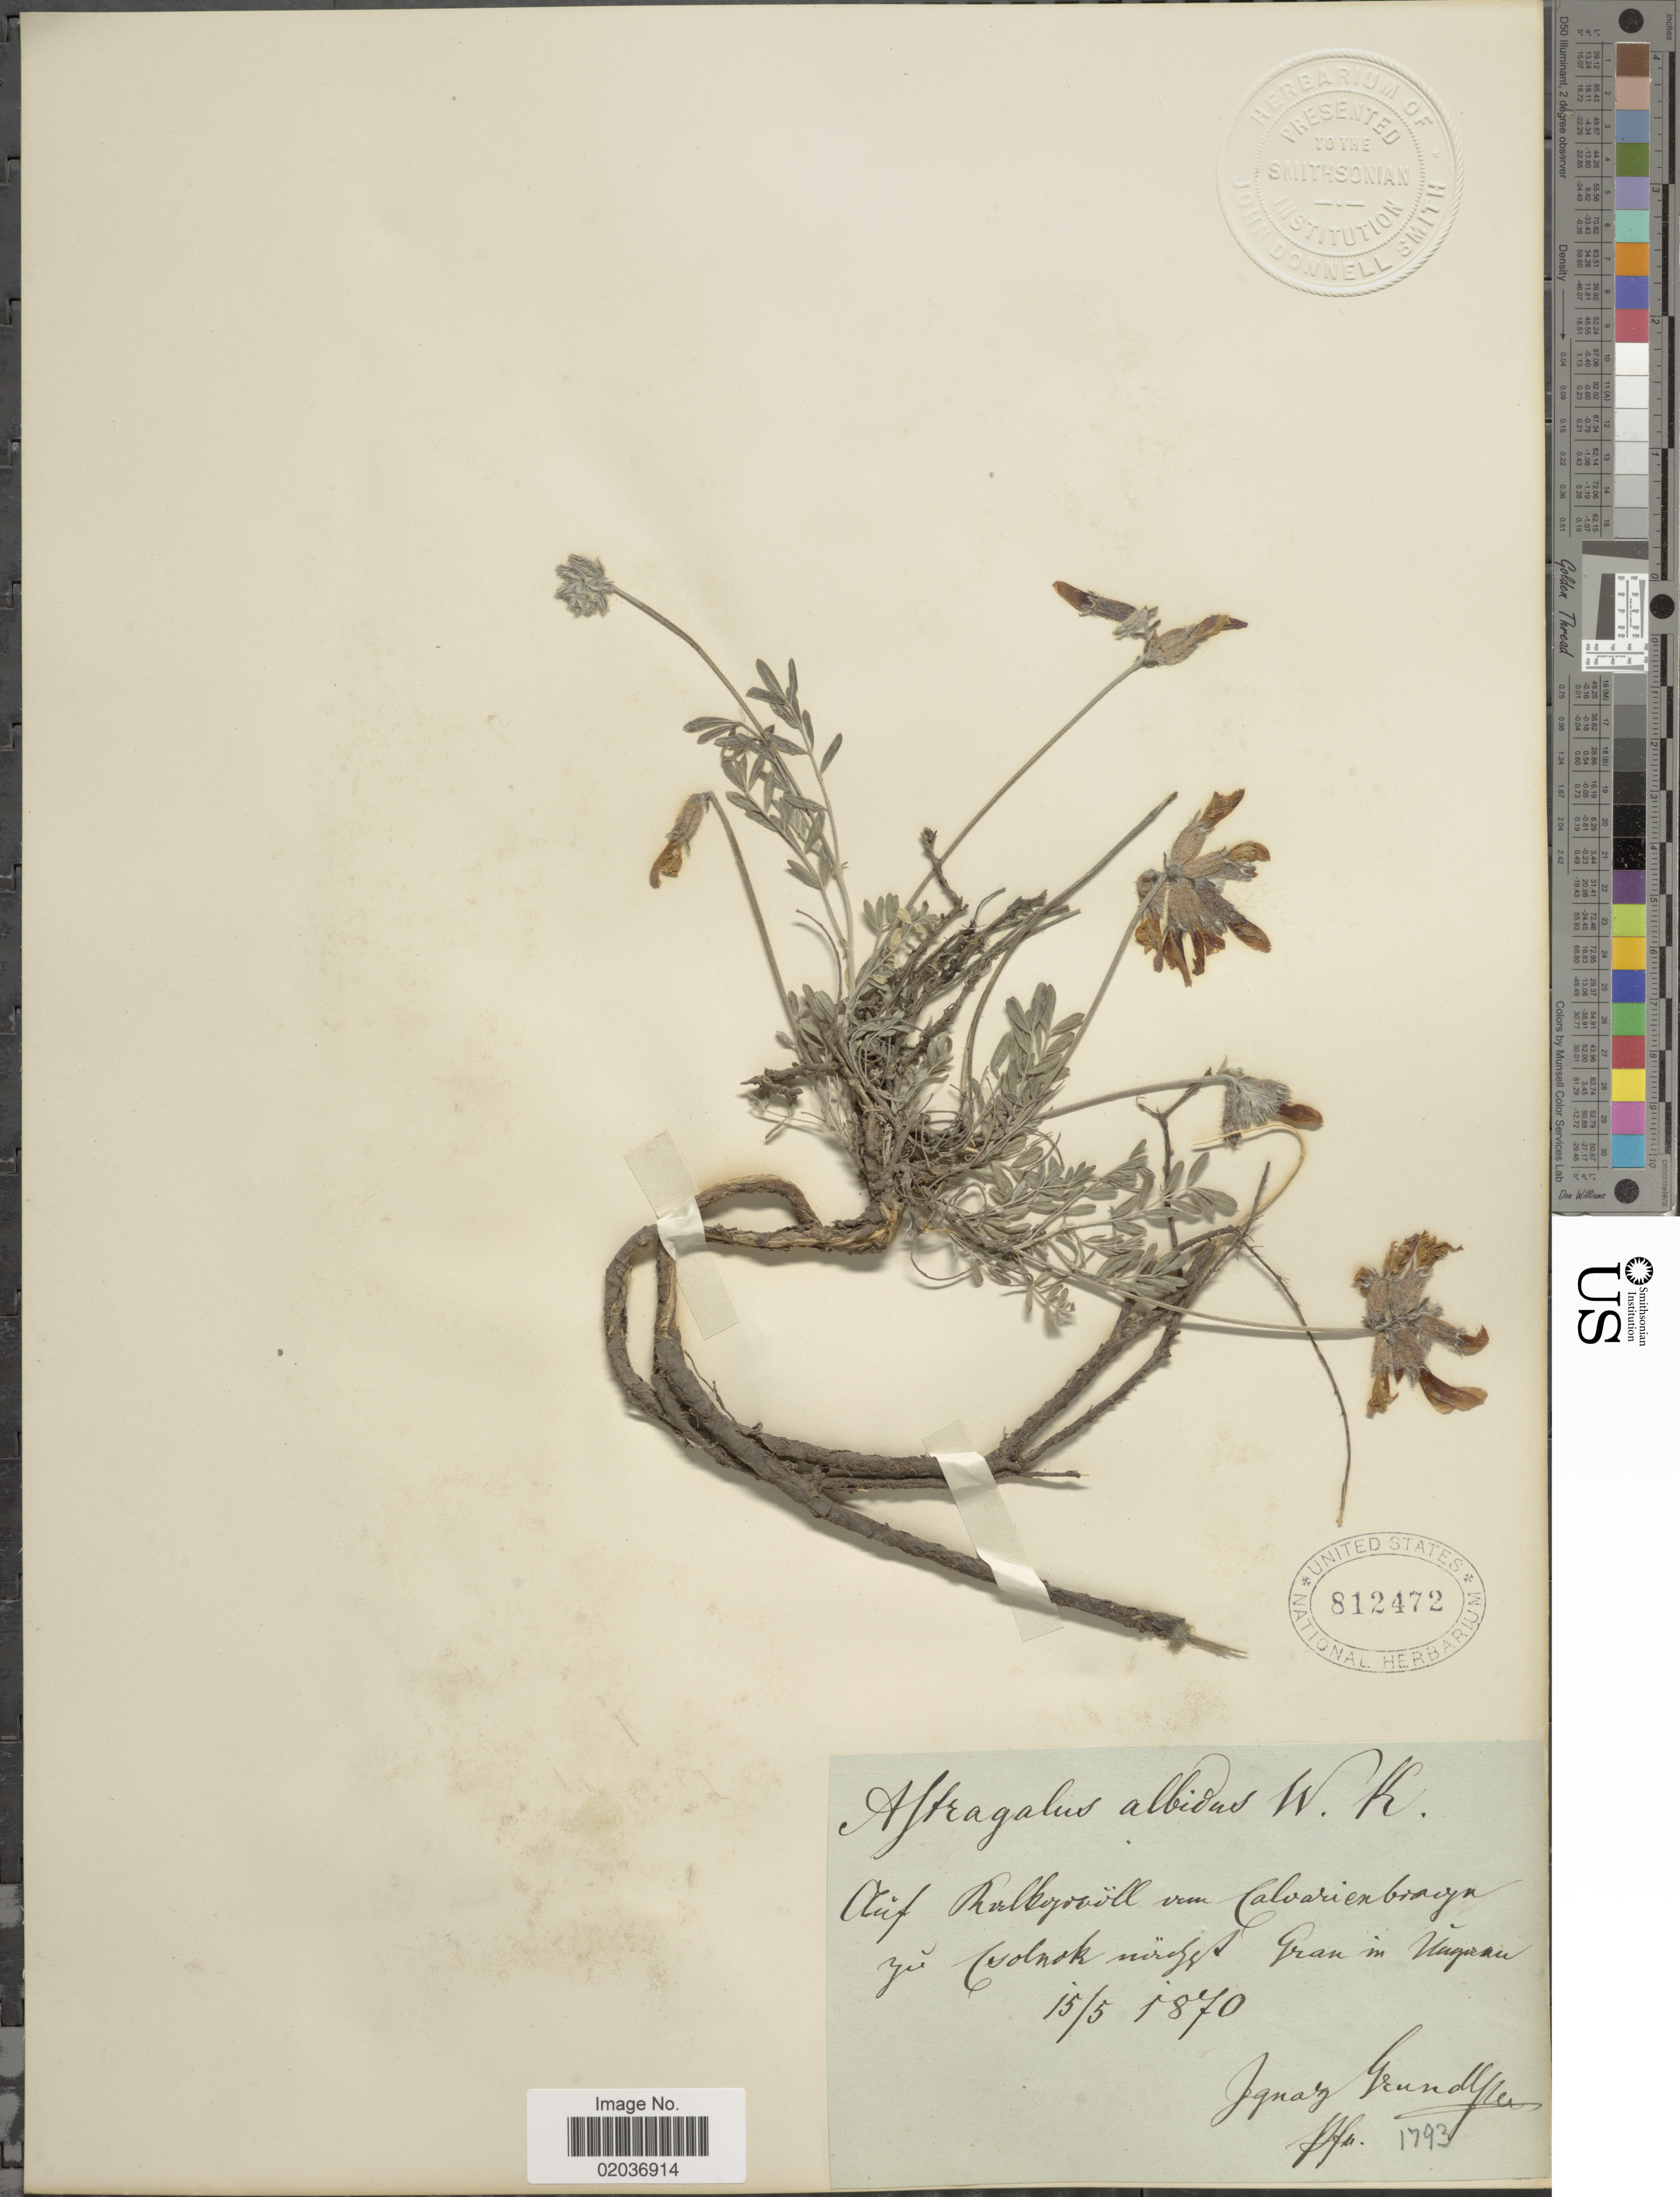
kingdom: Plantae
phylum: Tracheophyta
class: Magnoliopsida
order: Fabales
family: Fabaceae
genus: Astragalus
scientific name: Astragalus albidus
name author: Waldst.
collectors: I. Grundl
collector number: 193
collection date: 1870-05-15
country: Hungary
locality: Auf Rirlbojovill vem Calvarienbraiza yu Csolnok nirge Gran in Ungieru [interpreted]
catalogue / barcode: US 812472